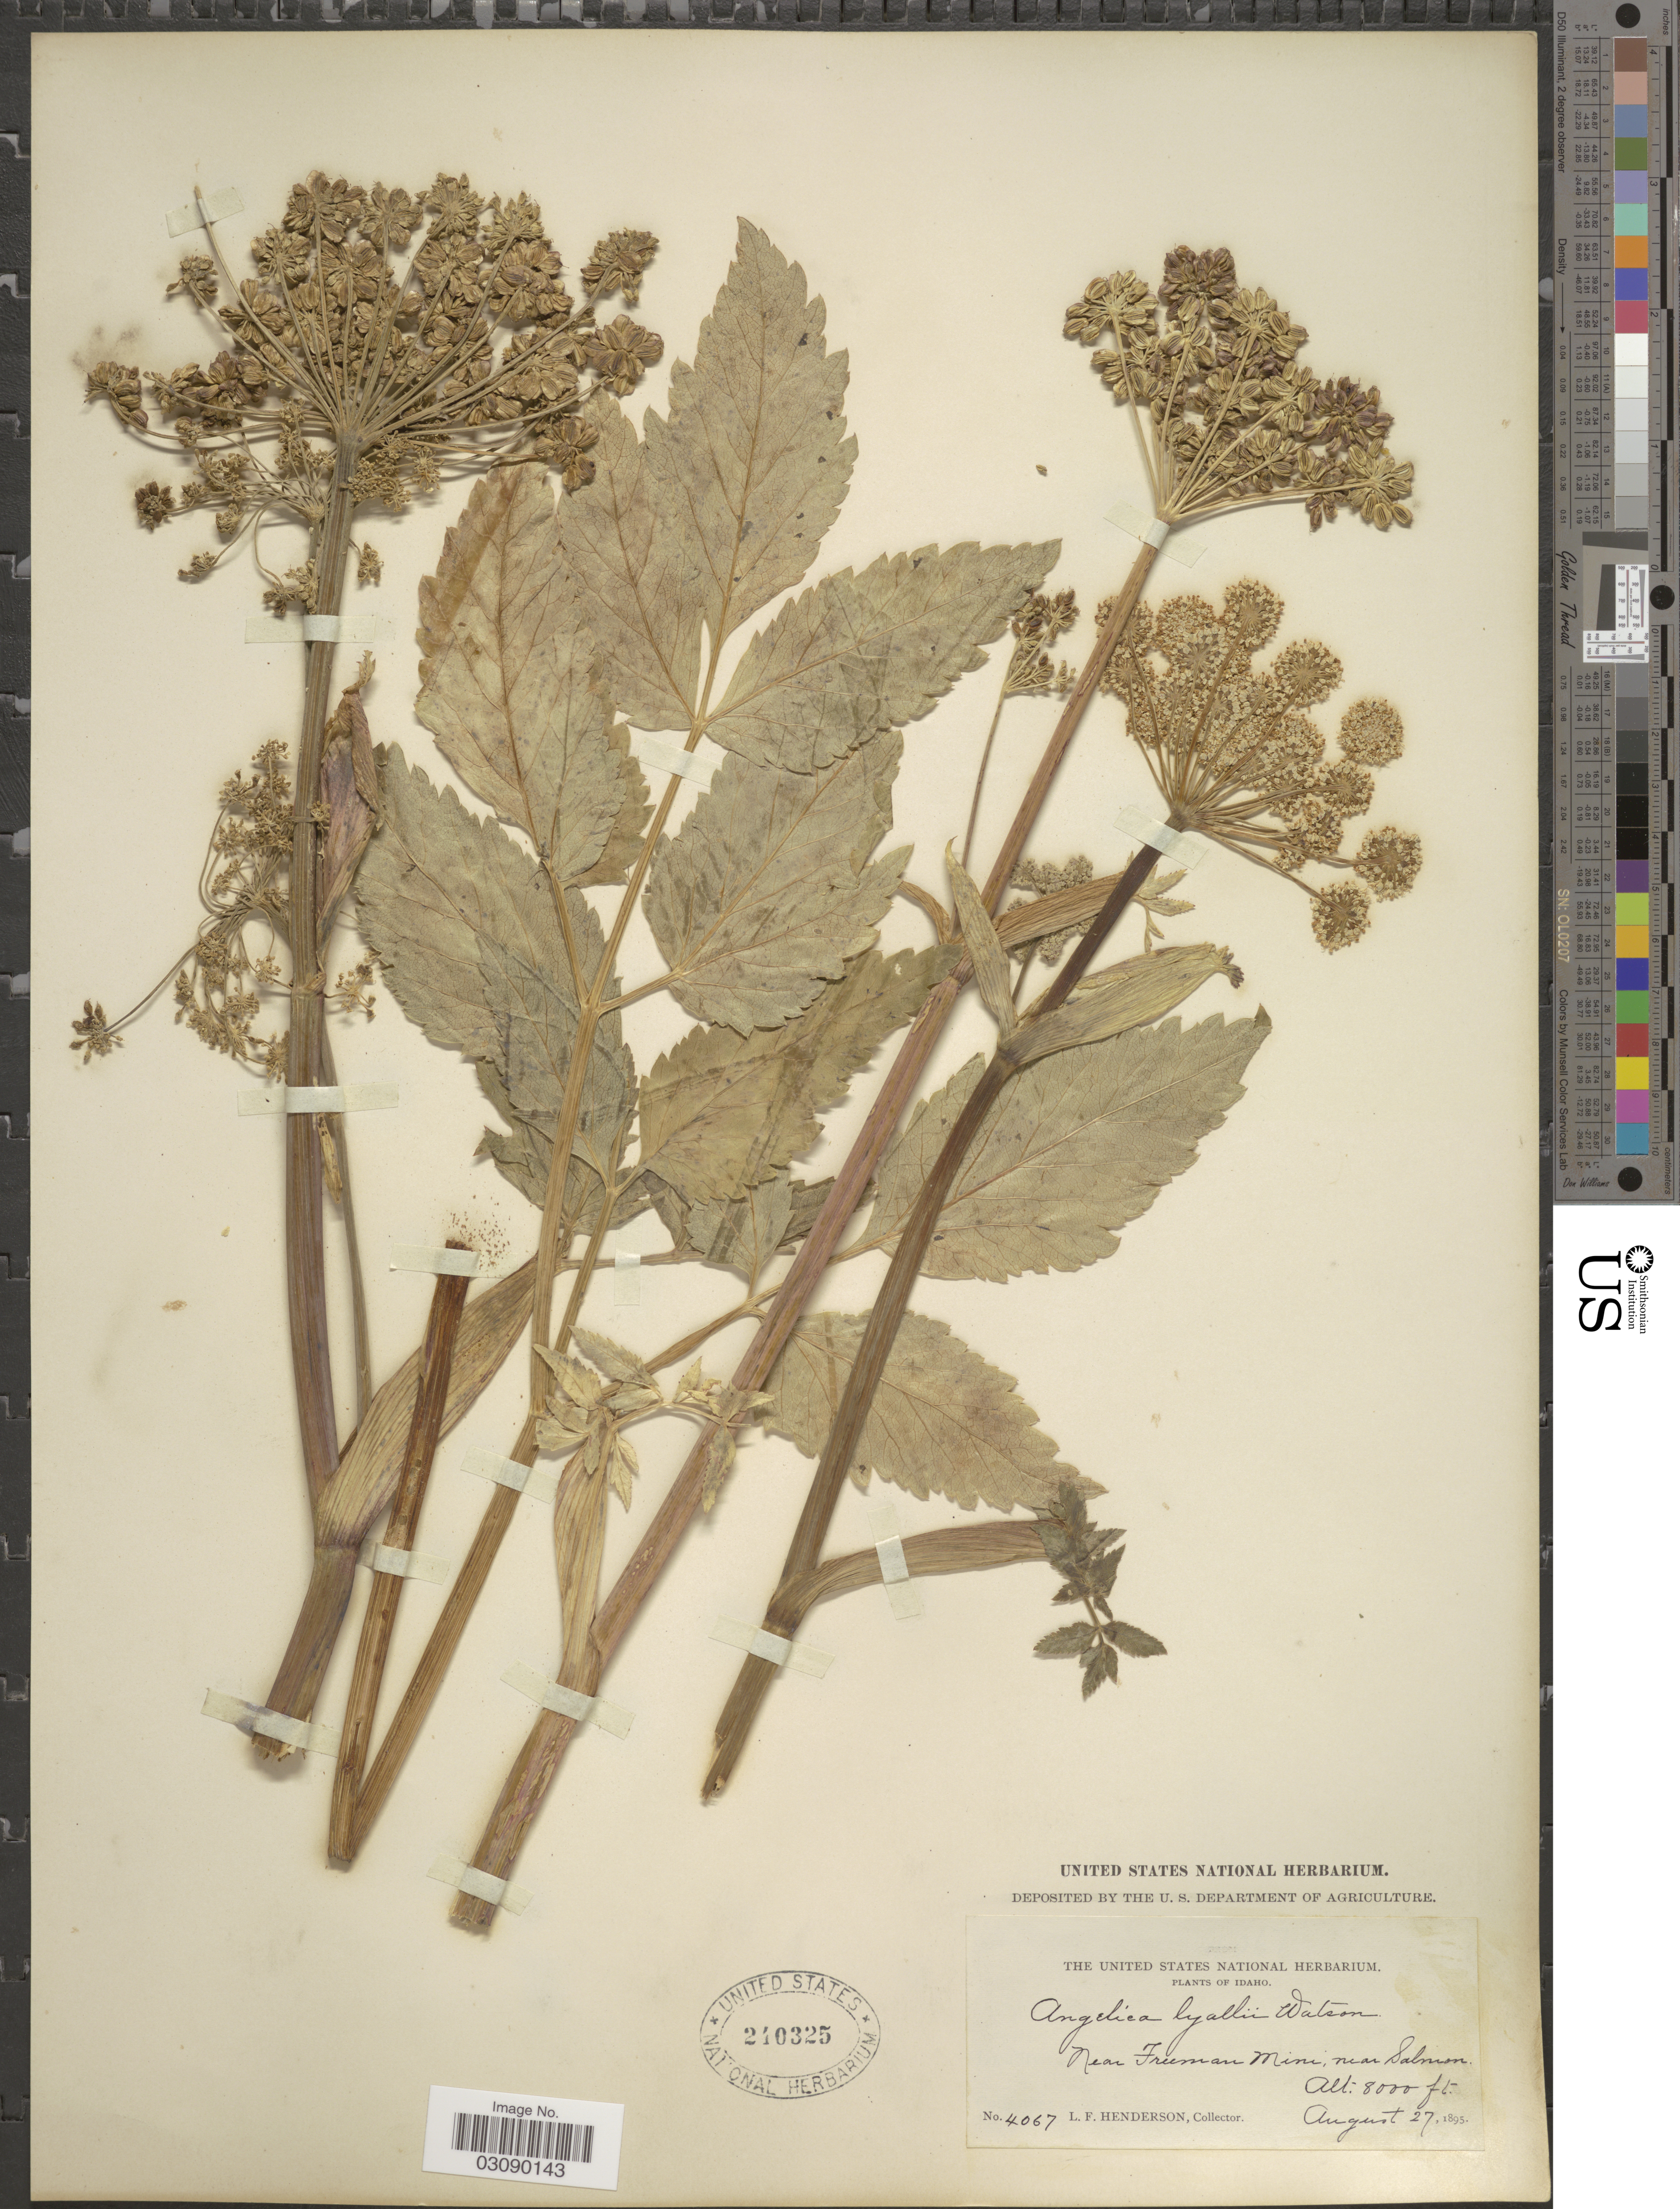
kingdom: Plantae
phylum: Tracheophyta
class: Magnoliopsida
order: Apiales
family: Apiaceae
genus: Angelica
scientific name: Angelica arguta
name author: Nutt.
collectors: L. Henderson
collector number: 4067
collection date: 1895-08-27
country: United States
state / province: Idaho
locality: Near Freeman Mini, near Salmon.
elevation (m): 2438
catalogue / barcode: US 240325